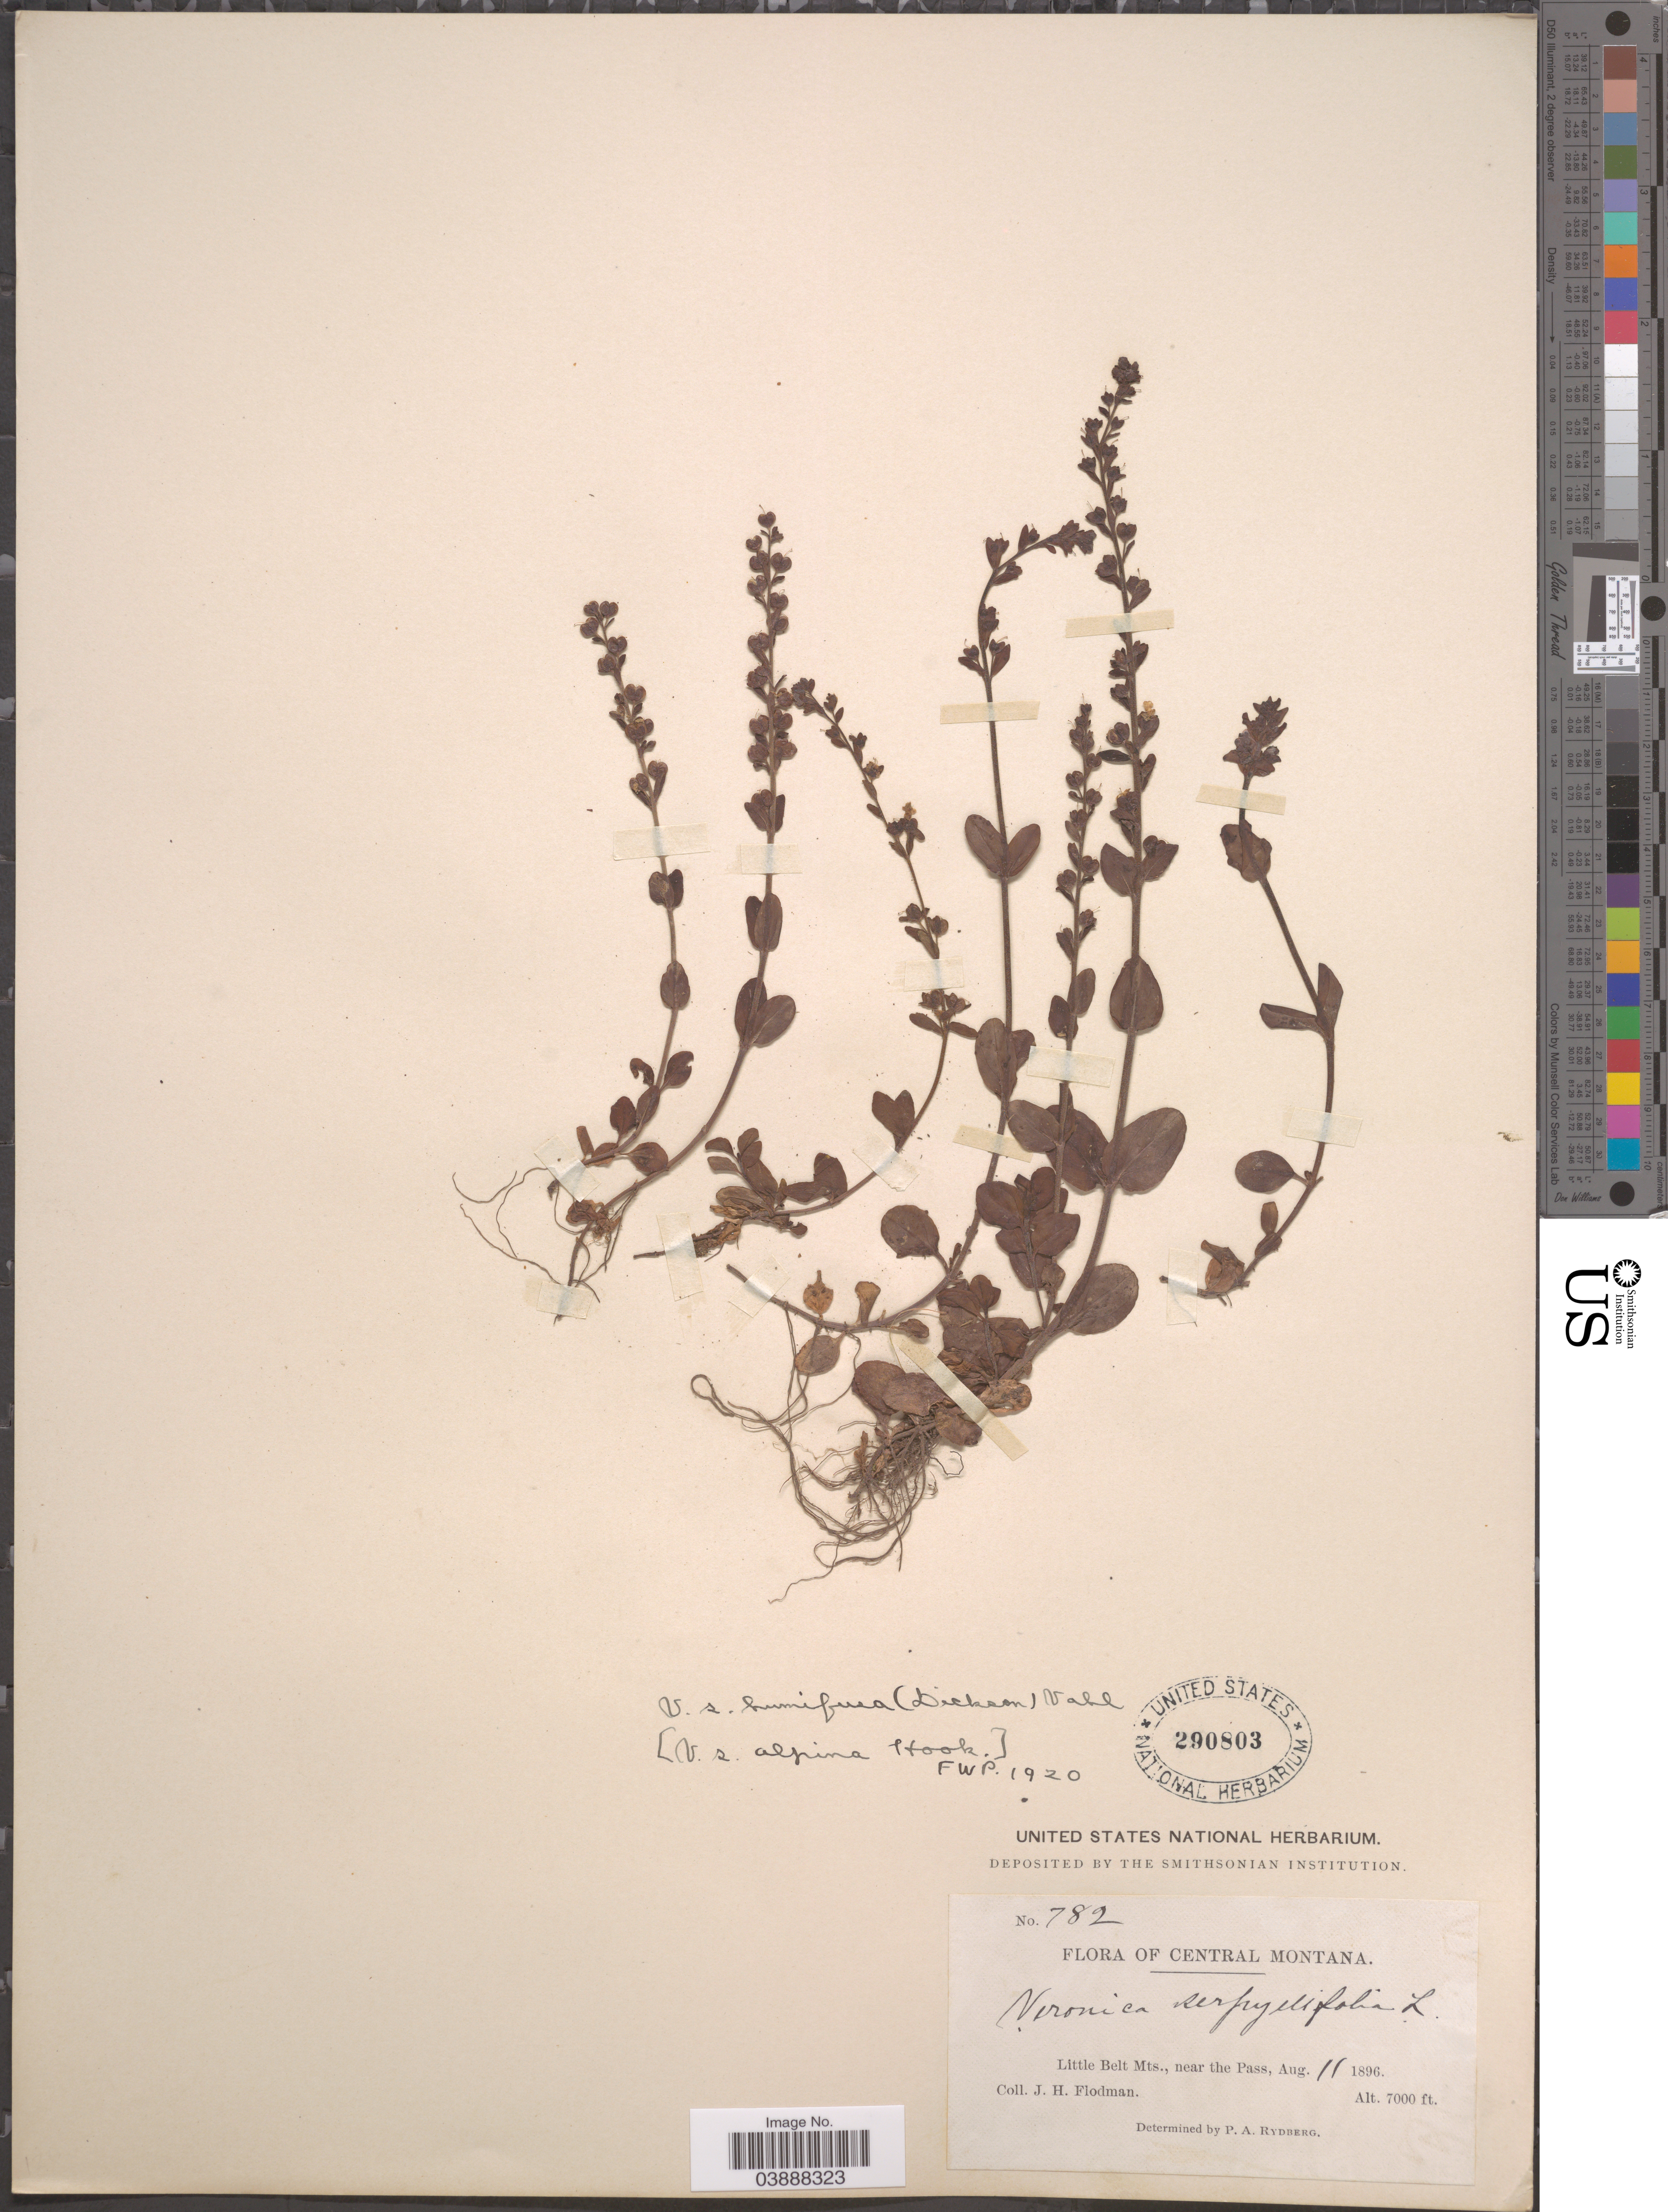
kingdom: Plantae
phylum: Tracheophyta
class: Magnoliopsida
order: Lamiales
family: Plantaginaceae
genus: Veronica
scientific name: Veronica serpyllifolia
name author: L.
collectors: J. Flodman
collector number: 782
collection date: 1896-08-11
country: United States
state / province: Montana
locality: Central Montana. Little Belt Mts., near the Pass.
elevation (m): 2134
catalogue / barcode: US 290803